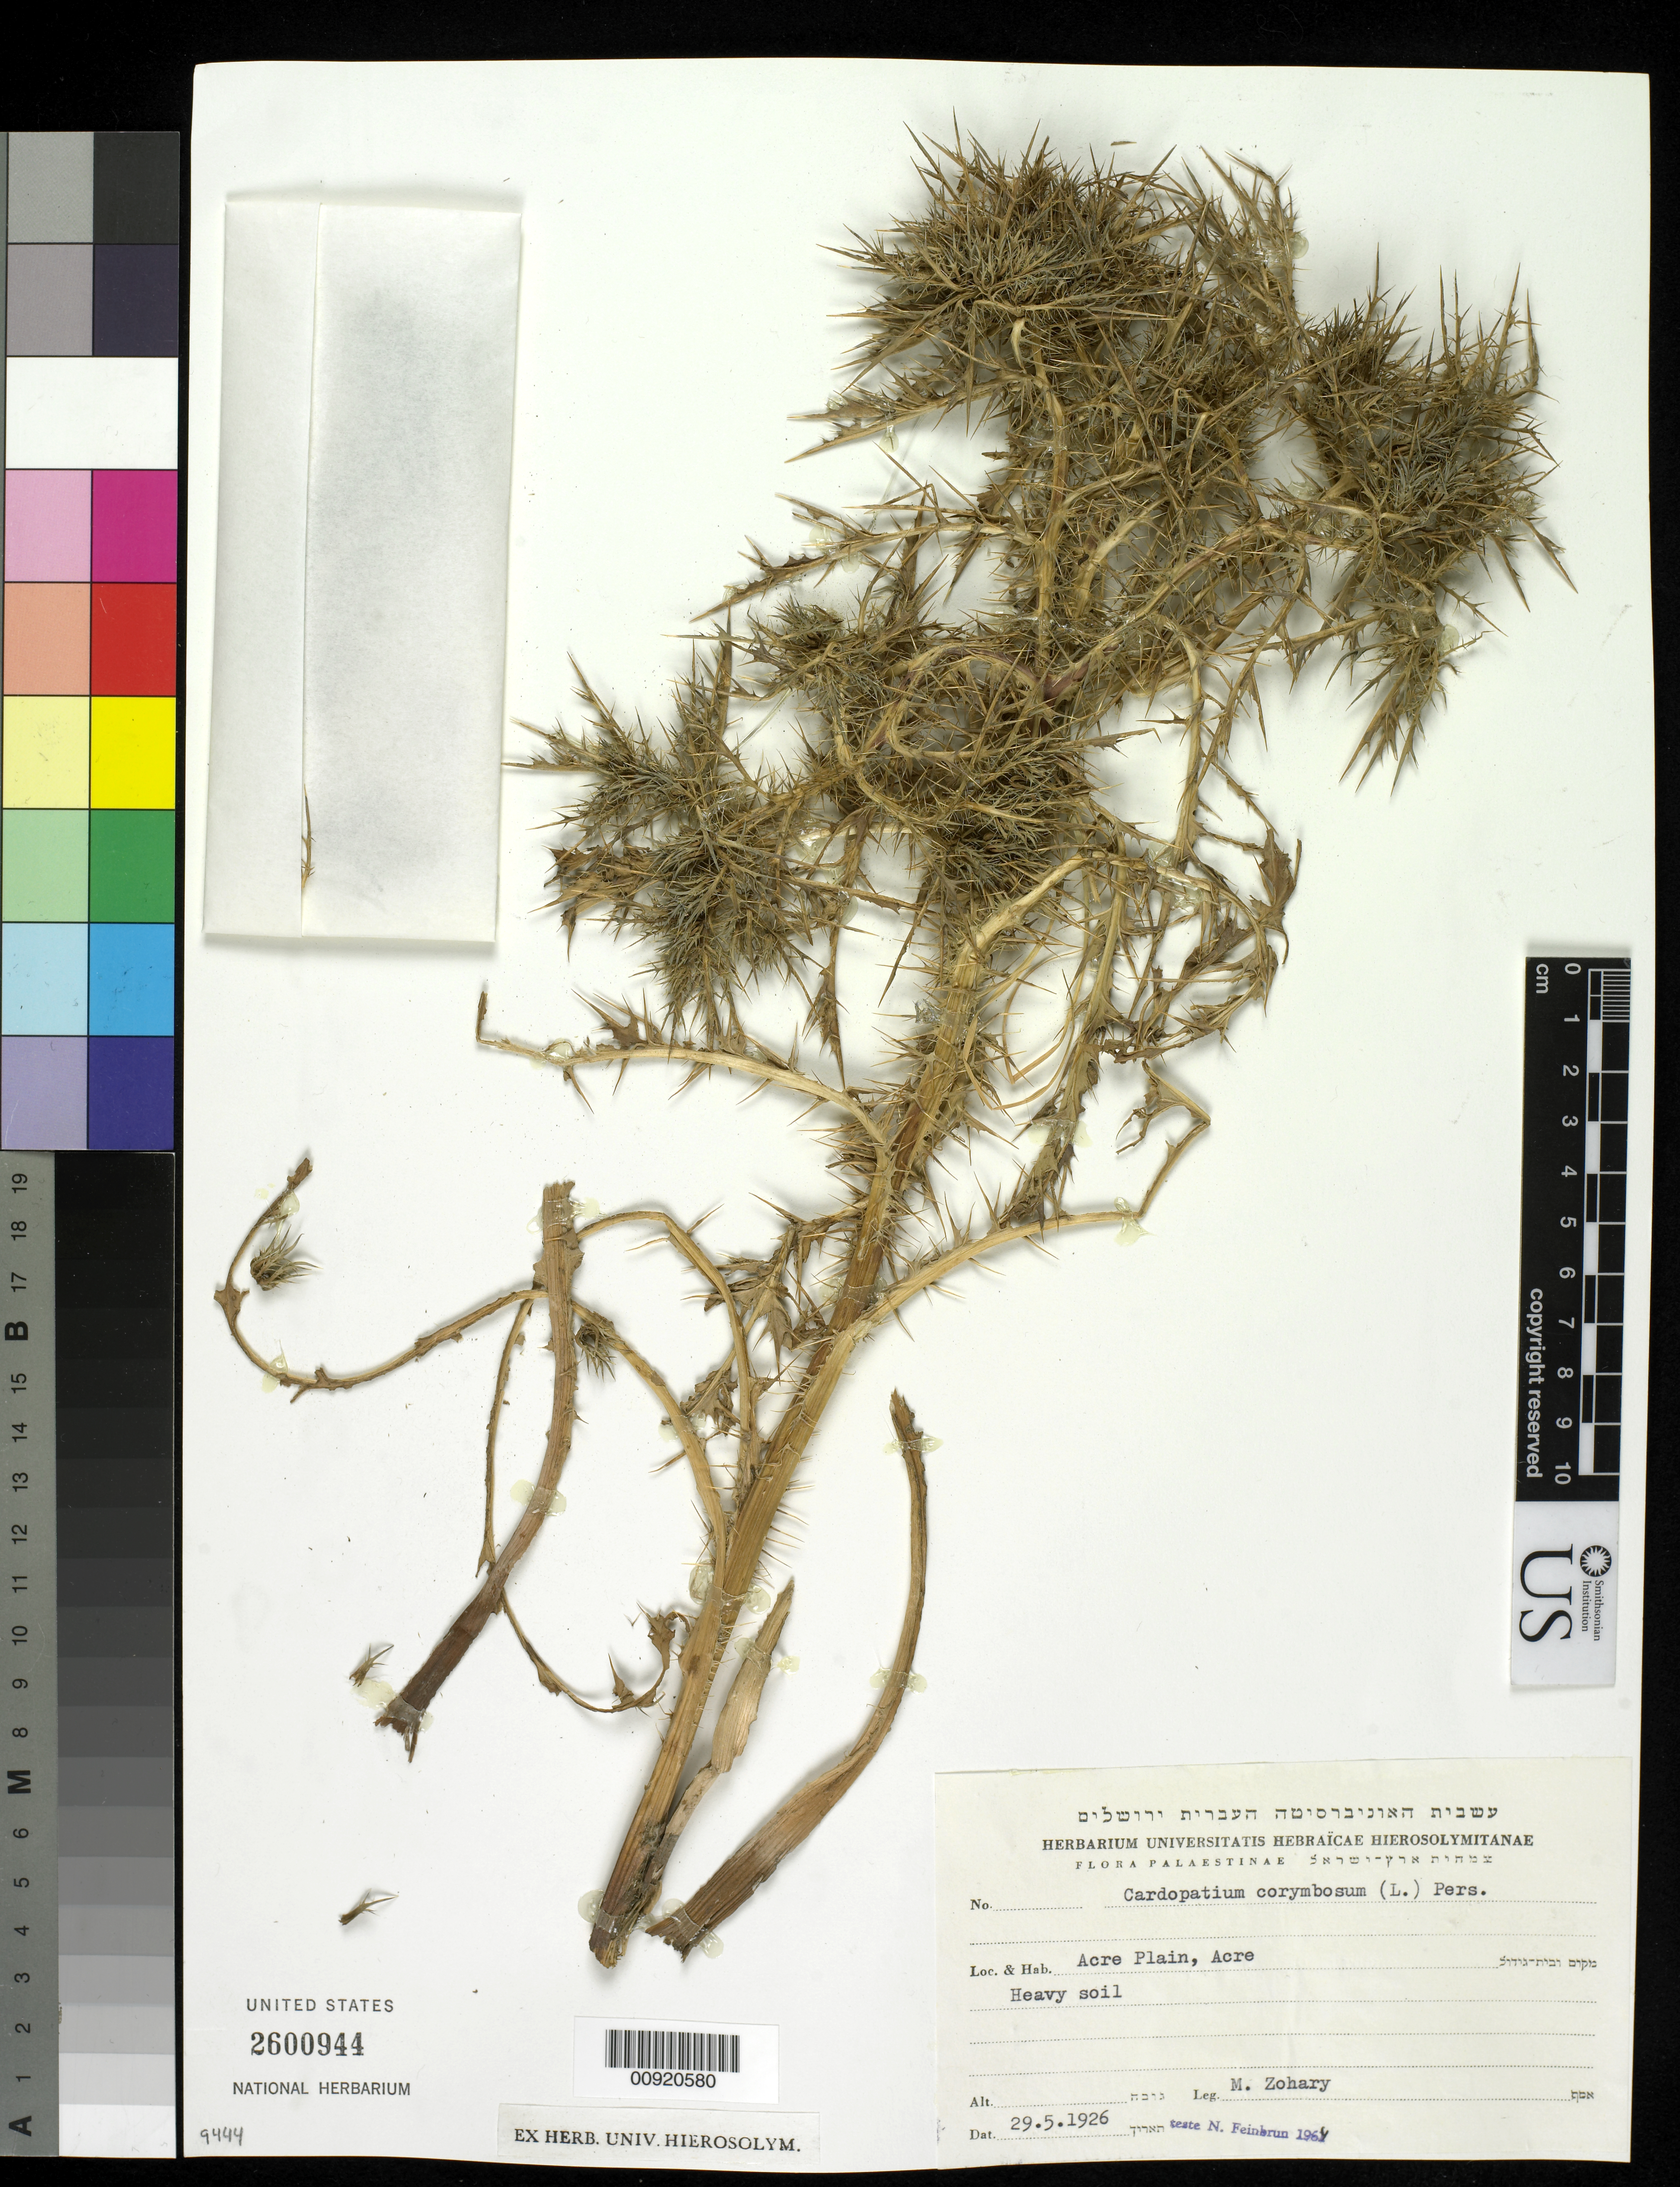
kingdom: Plantae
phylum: Tracheophyta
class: Magnoliopsida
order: Asterales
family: Asteraceae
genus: Cardopatium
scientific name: Cardopatium corymbosum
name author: (L.) Pers.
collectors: M. Zohary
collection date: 1926-05-29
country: Israel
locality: Acre Plain, Acre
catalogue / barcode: US 2600944